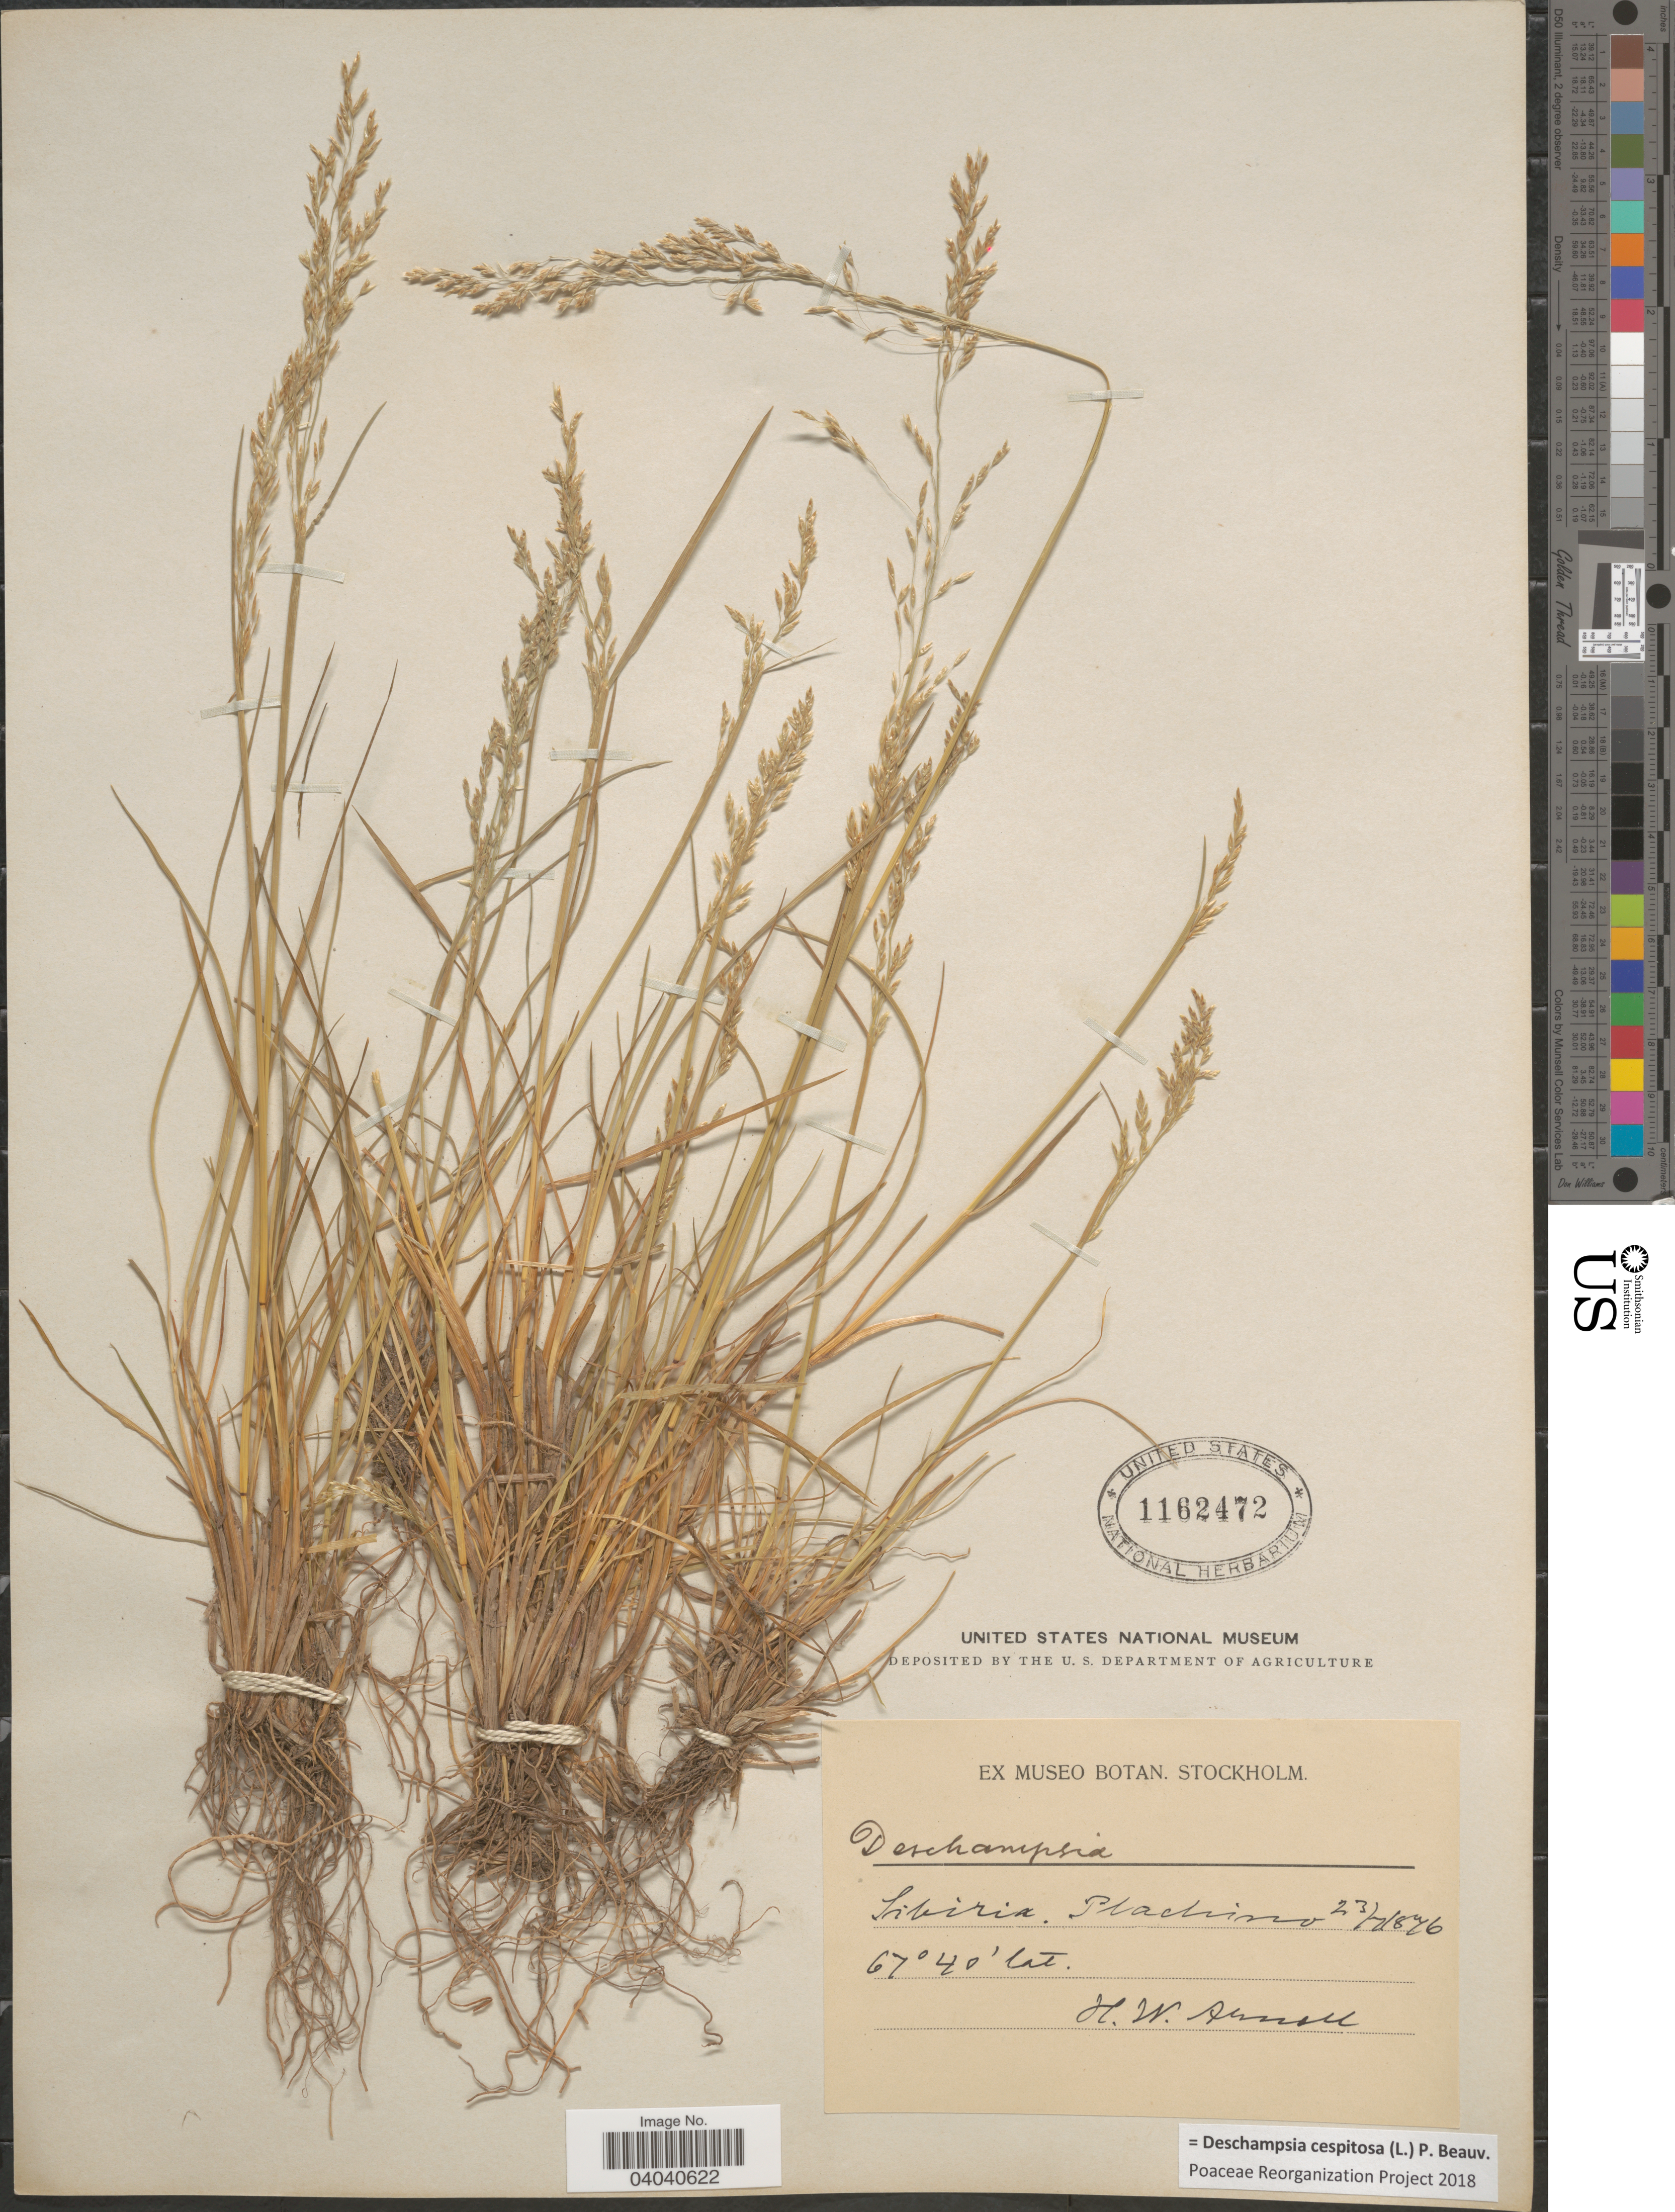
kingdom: Plantae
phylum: Tracheophyta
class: Liliopsida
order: Poales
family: Poaceae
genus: Deschampsia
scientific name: Deschampsia cespitosa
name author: (L.) P. Beauv.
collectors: H. W. Arnell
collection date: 1876-07-23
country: Russian Federation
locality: Sibiria. Plachino.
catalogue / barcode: US 1162472